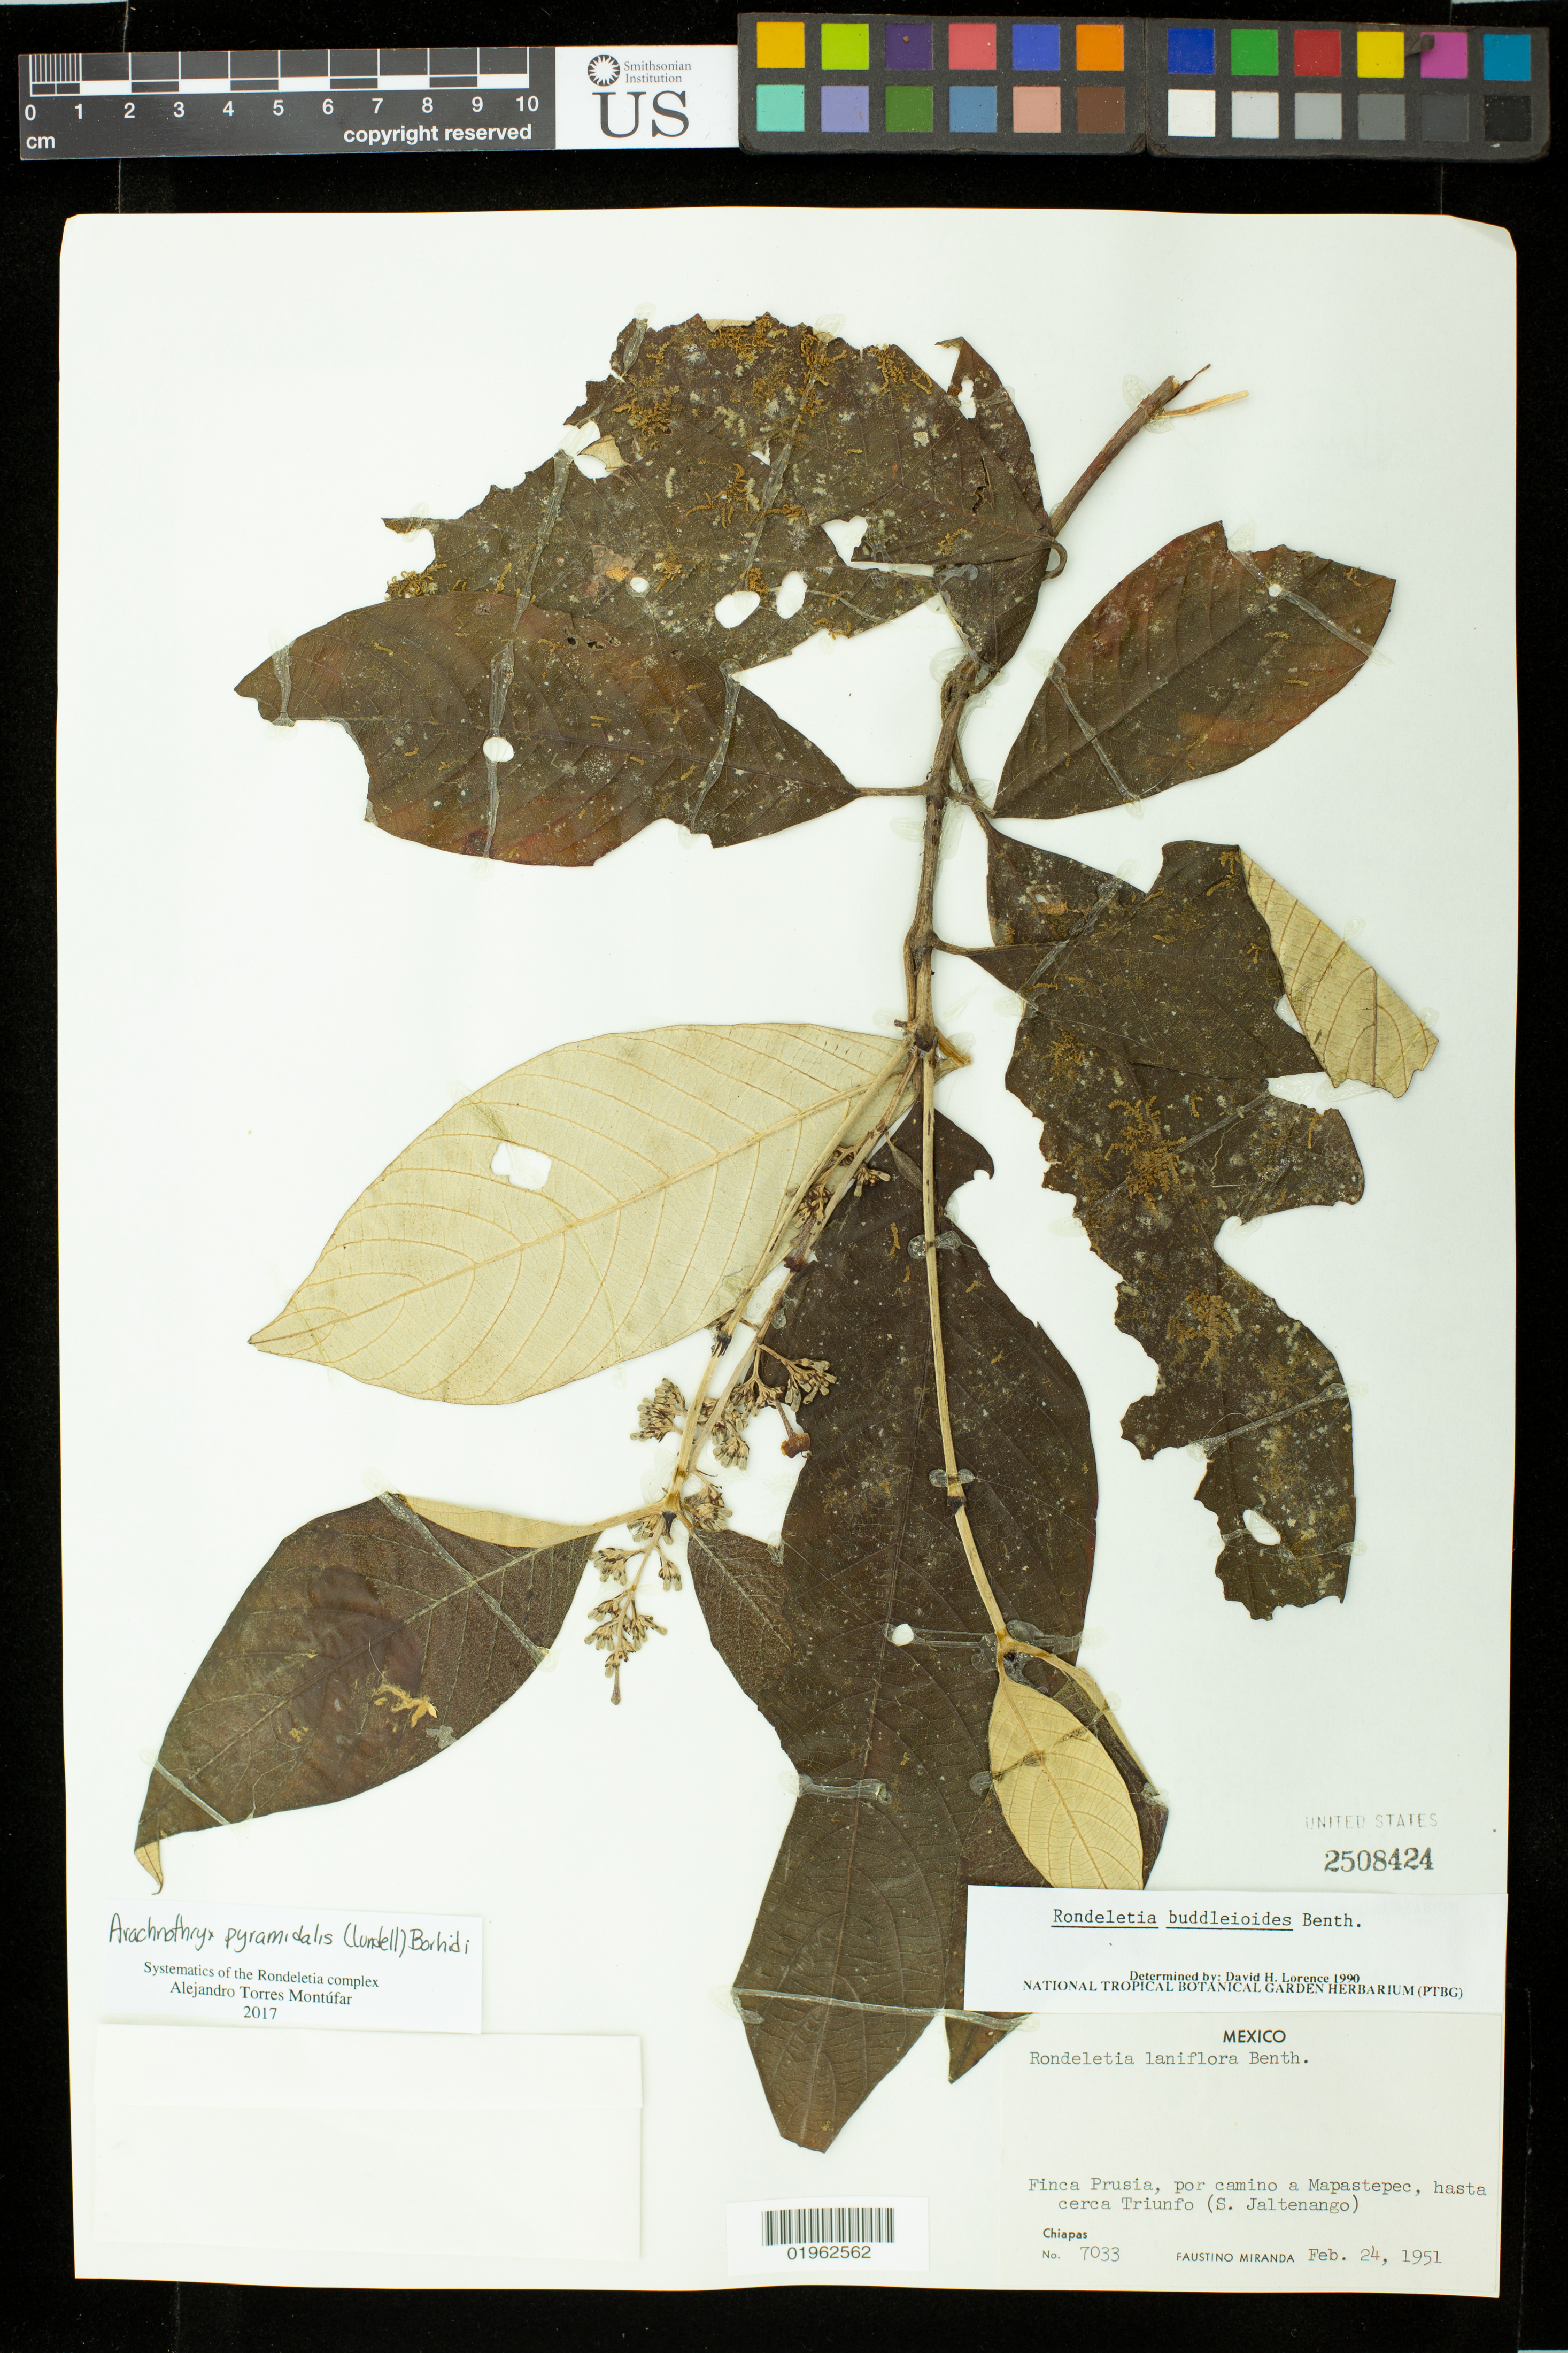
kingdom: Plantae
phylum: Tracheophyta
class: Magnoliopsida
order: Gentianales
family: Rubiaceae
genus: Arachnothryx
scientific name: Arachnothryx pyramidalis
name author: (Lundell) Borhidi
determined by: Torres Montufar, J. A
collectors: F. Miranda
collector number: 7033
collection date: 1951-02-24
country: Mexico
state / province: Chiapas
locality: Finca Prusia, por camino a Mapastepec, hasta cerca Triunfo (S. Jaltenango)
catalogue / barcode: US 2508424